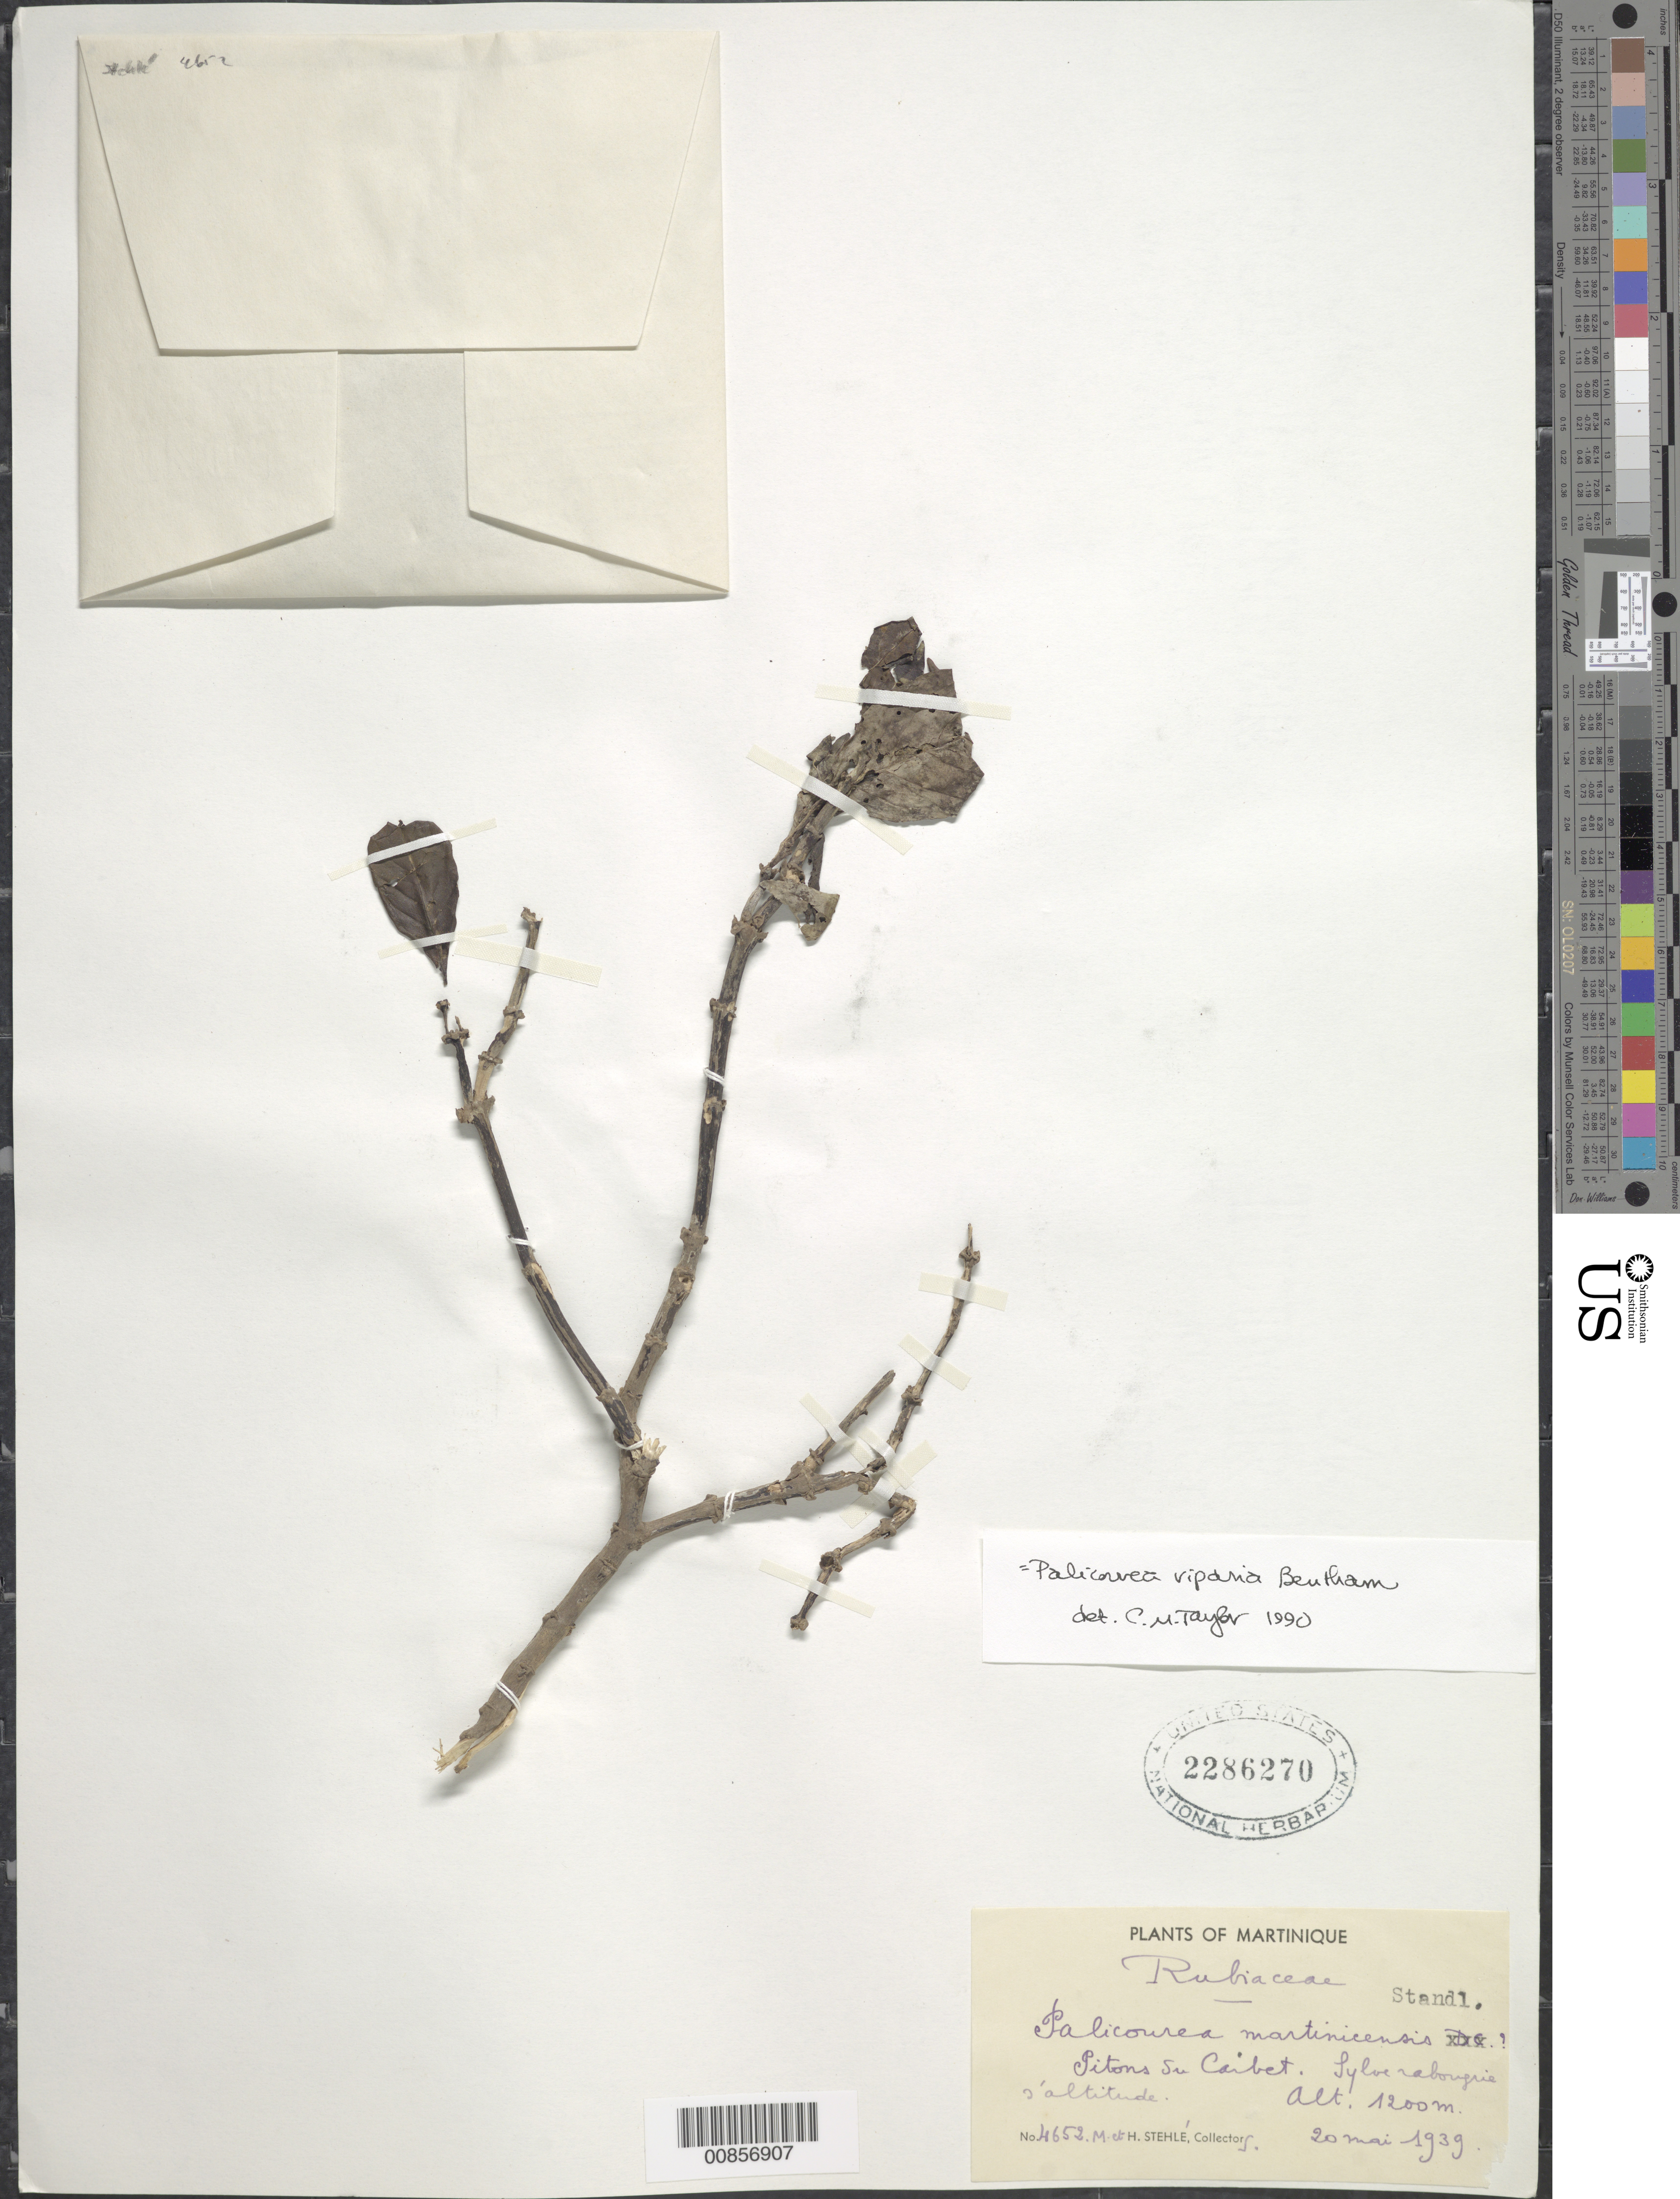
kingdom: Plantae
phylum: Tracheophyta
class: Magnoliopsida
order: Gentianales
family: Rubiaceae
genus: Palicourea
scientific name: Palicourea croceoides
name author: Desv. ex Ham.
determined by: Taylor, Charlotte M.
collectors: H. Stehlé & M. Stehlé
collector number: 4652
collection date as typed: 20 May 1939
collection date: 1939-05-20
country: Martinique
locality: Pitons du Carbet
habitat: Sylve rabougrie d'altitude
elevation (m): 1200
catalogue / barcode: US 2286270